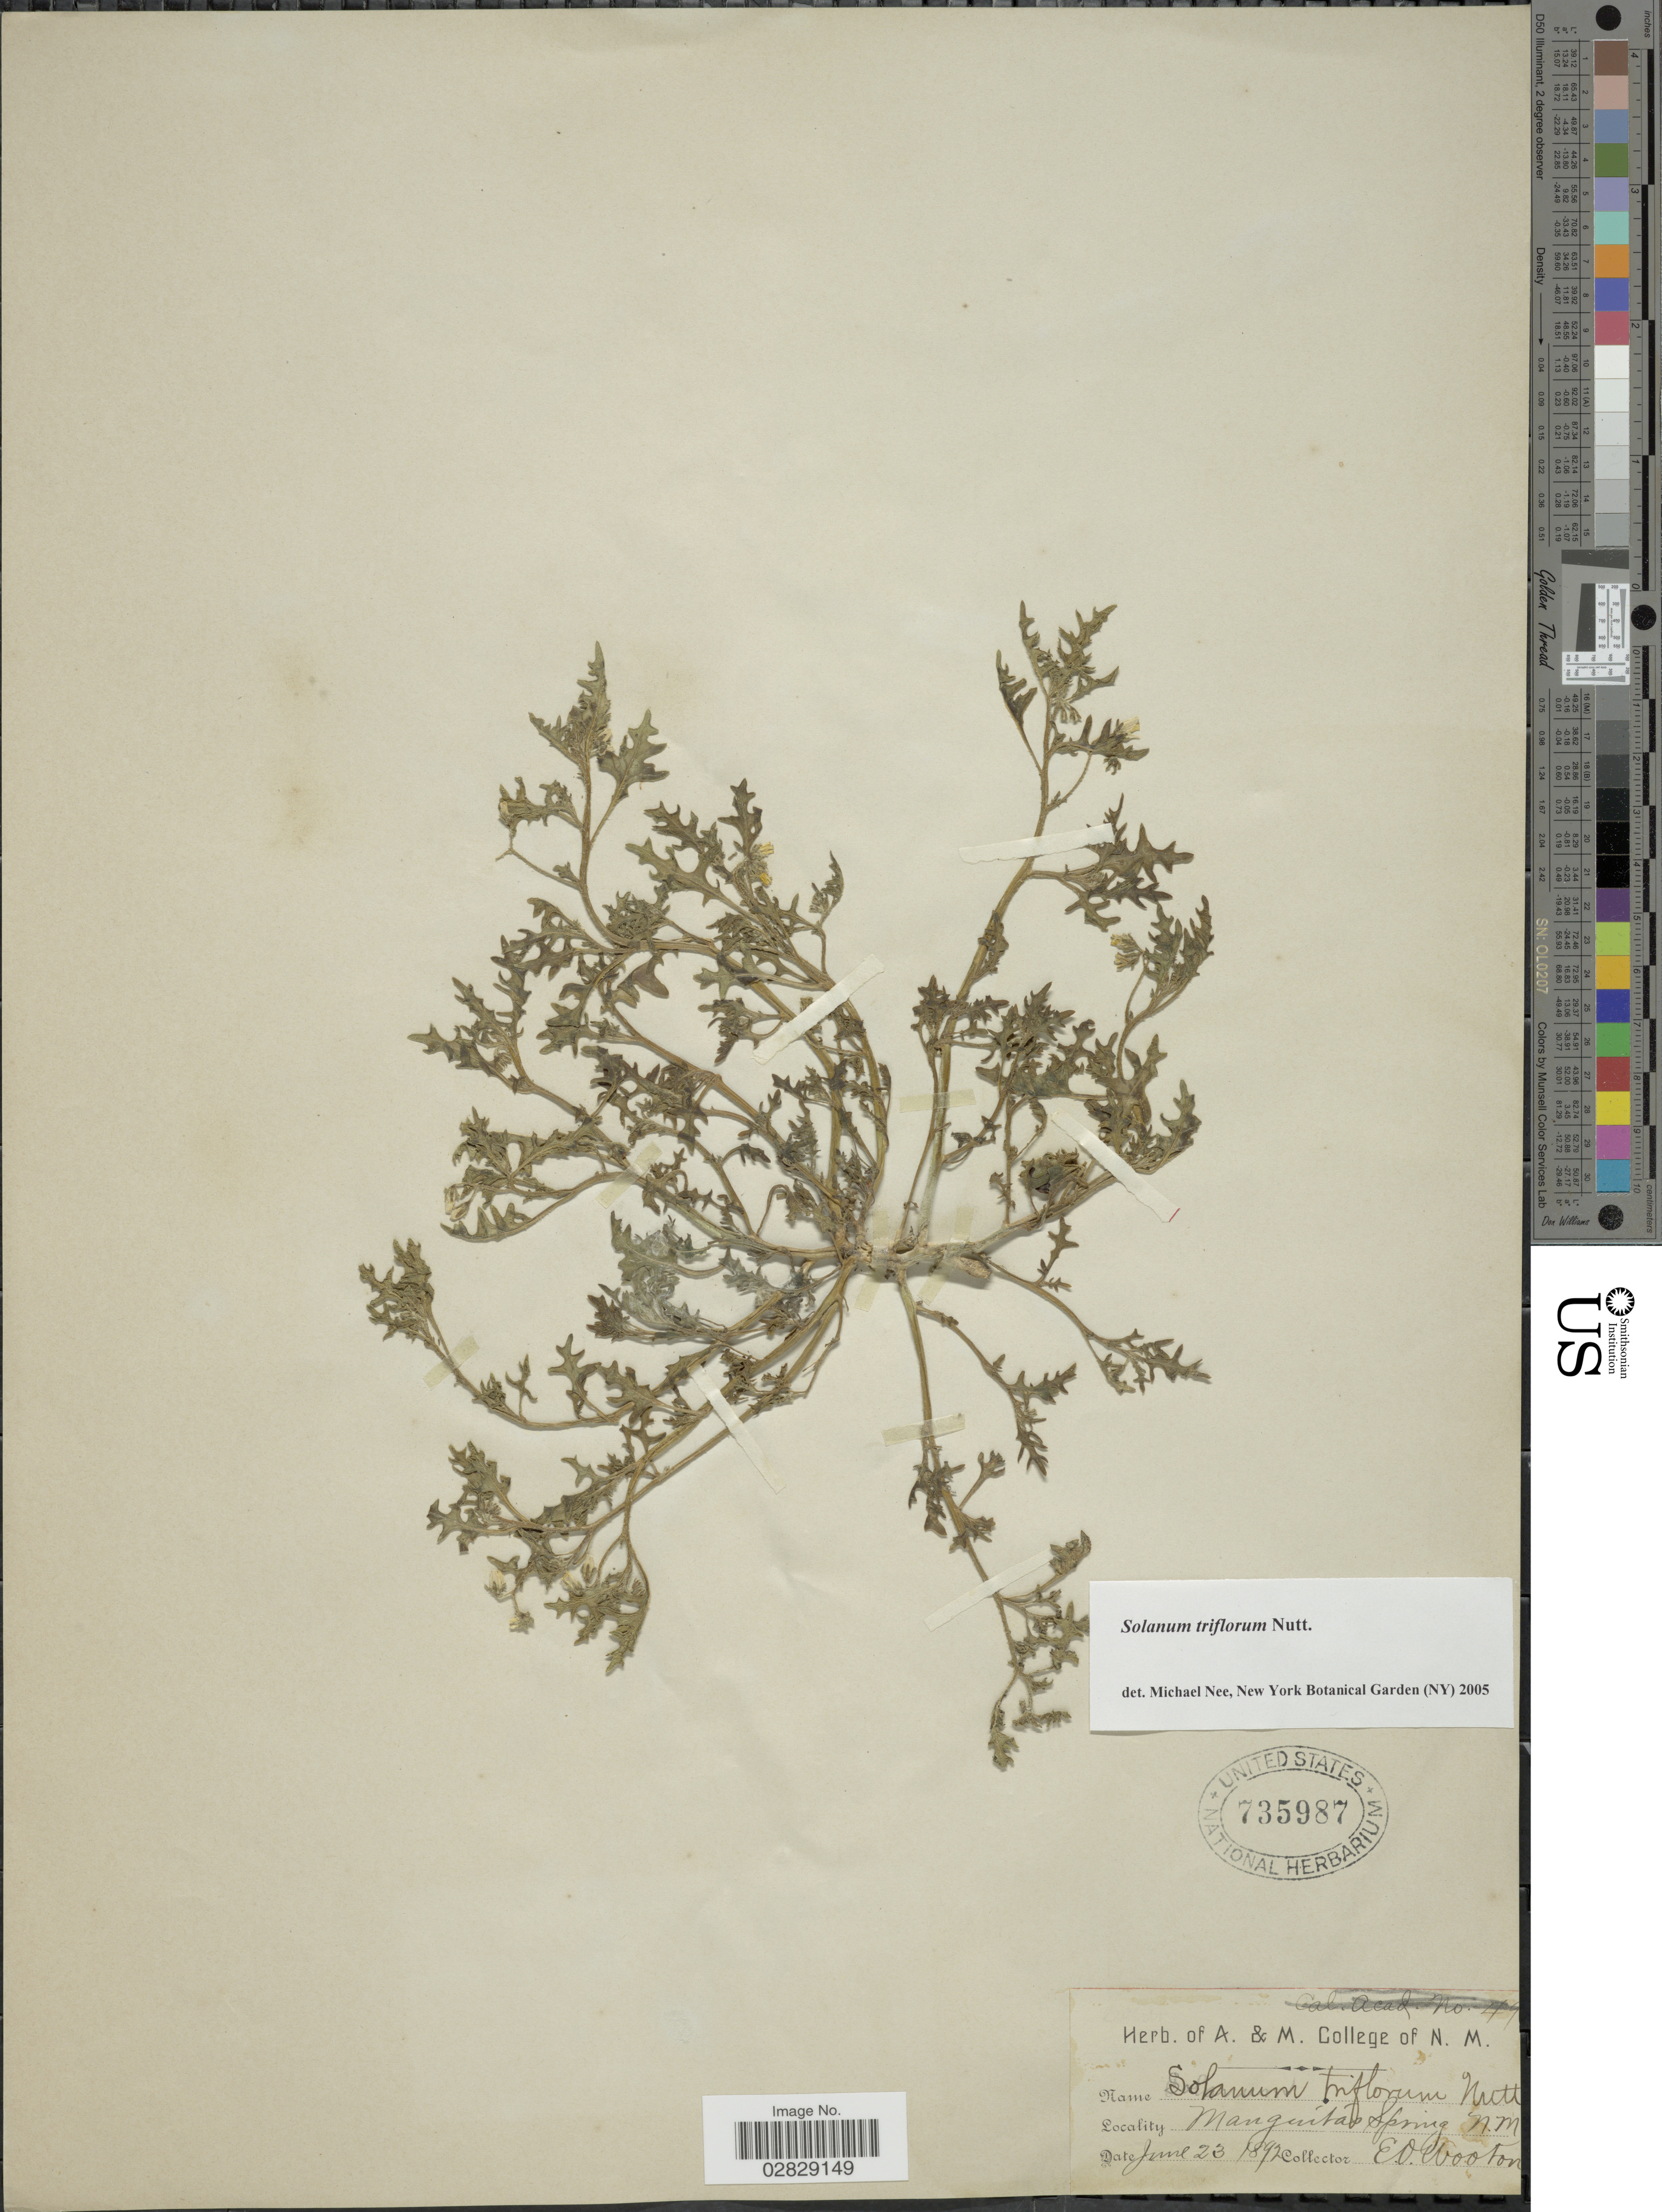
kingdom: Plantae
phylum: Tracheophyta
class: Magnoliopsida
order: Solanales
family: Solanaceae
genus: Solanum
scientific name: Solanum triflorum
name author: Nutt.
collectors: E. O. Wooton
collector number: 49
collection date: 1892-06-23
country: United States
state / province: New Mexico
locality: Manguitas Spring.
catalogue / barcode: US 735987